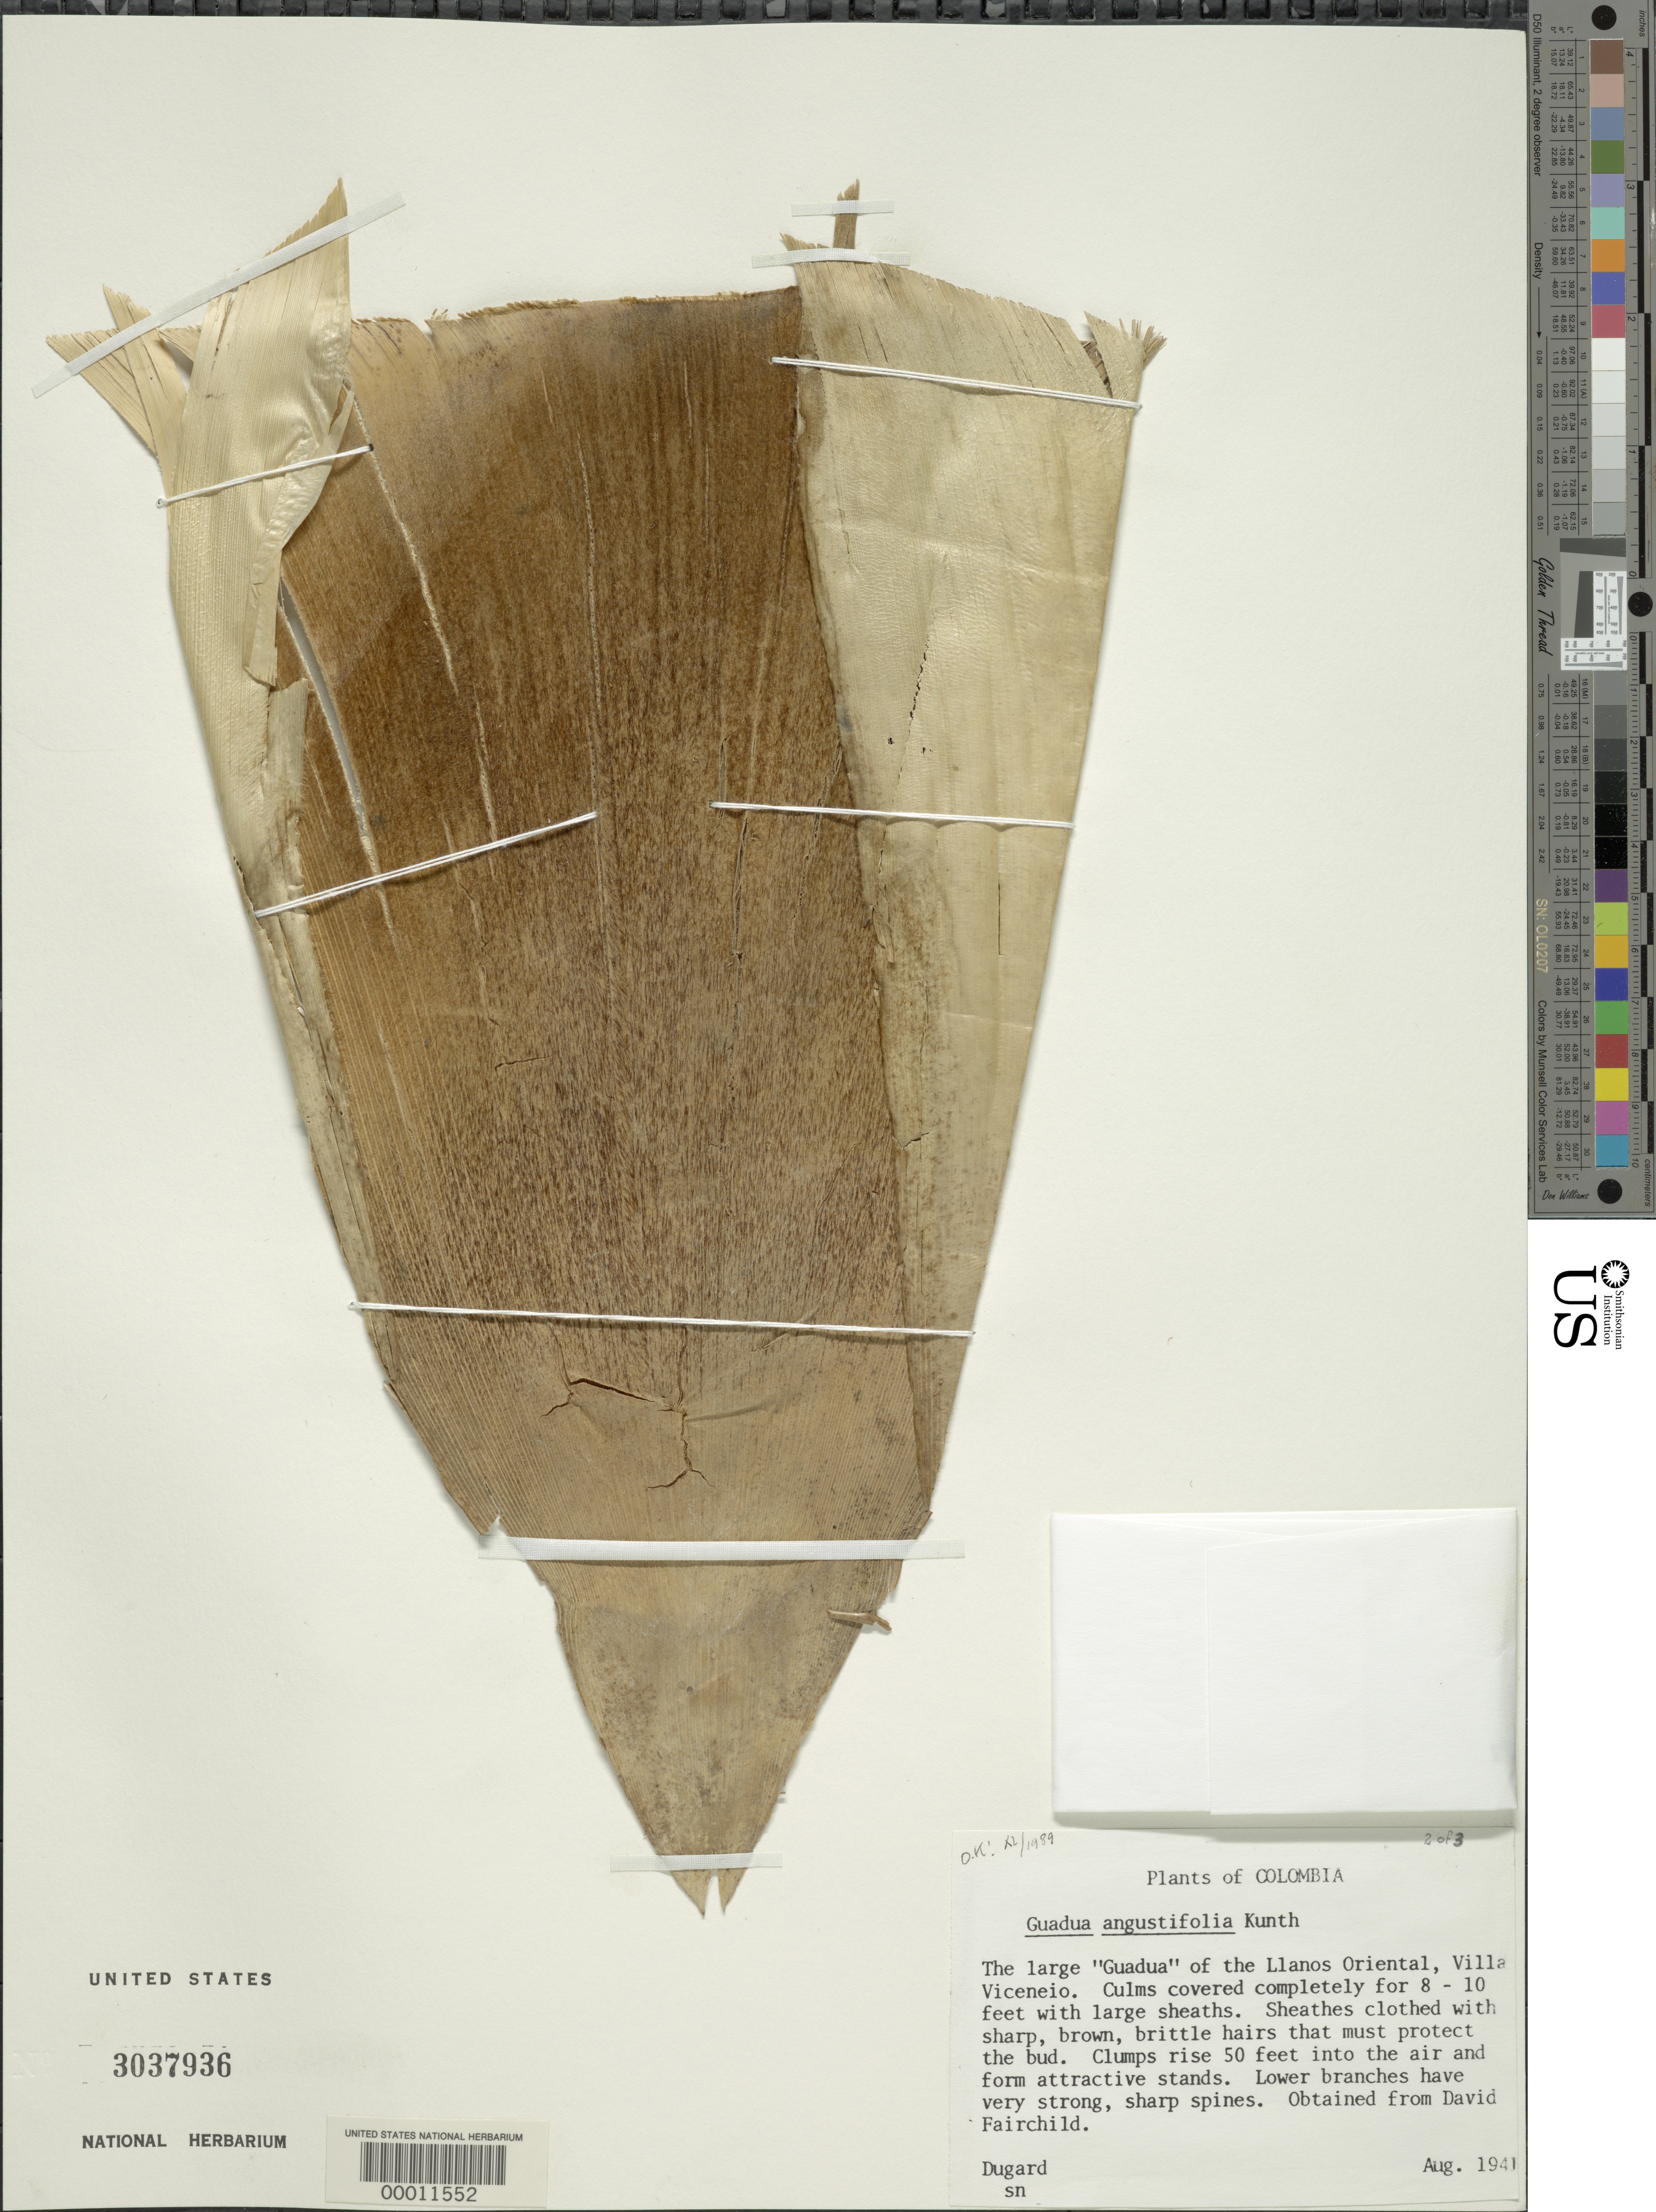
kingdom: Plantae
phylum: Tracheophyta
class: Liliopsida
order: Poales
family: Poaceae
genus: Guadua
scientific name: Guadua angustifolia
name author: Kunth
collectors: -. Dugard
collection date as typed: Aug 1941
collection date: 1941-08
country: Colombia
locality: Llanos Oriental, Villa Viceneio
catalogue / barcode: US 3037936